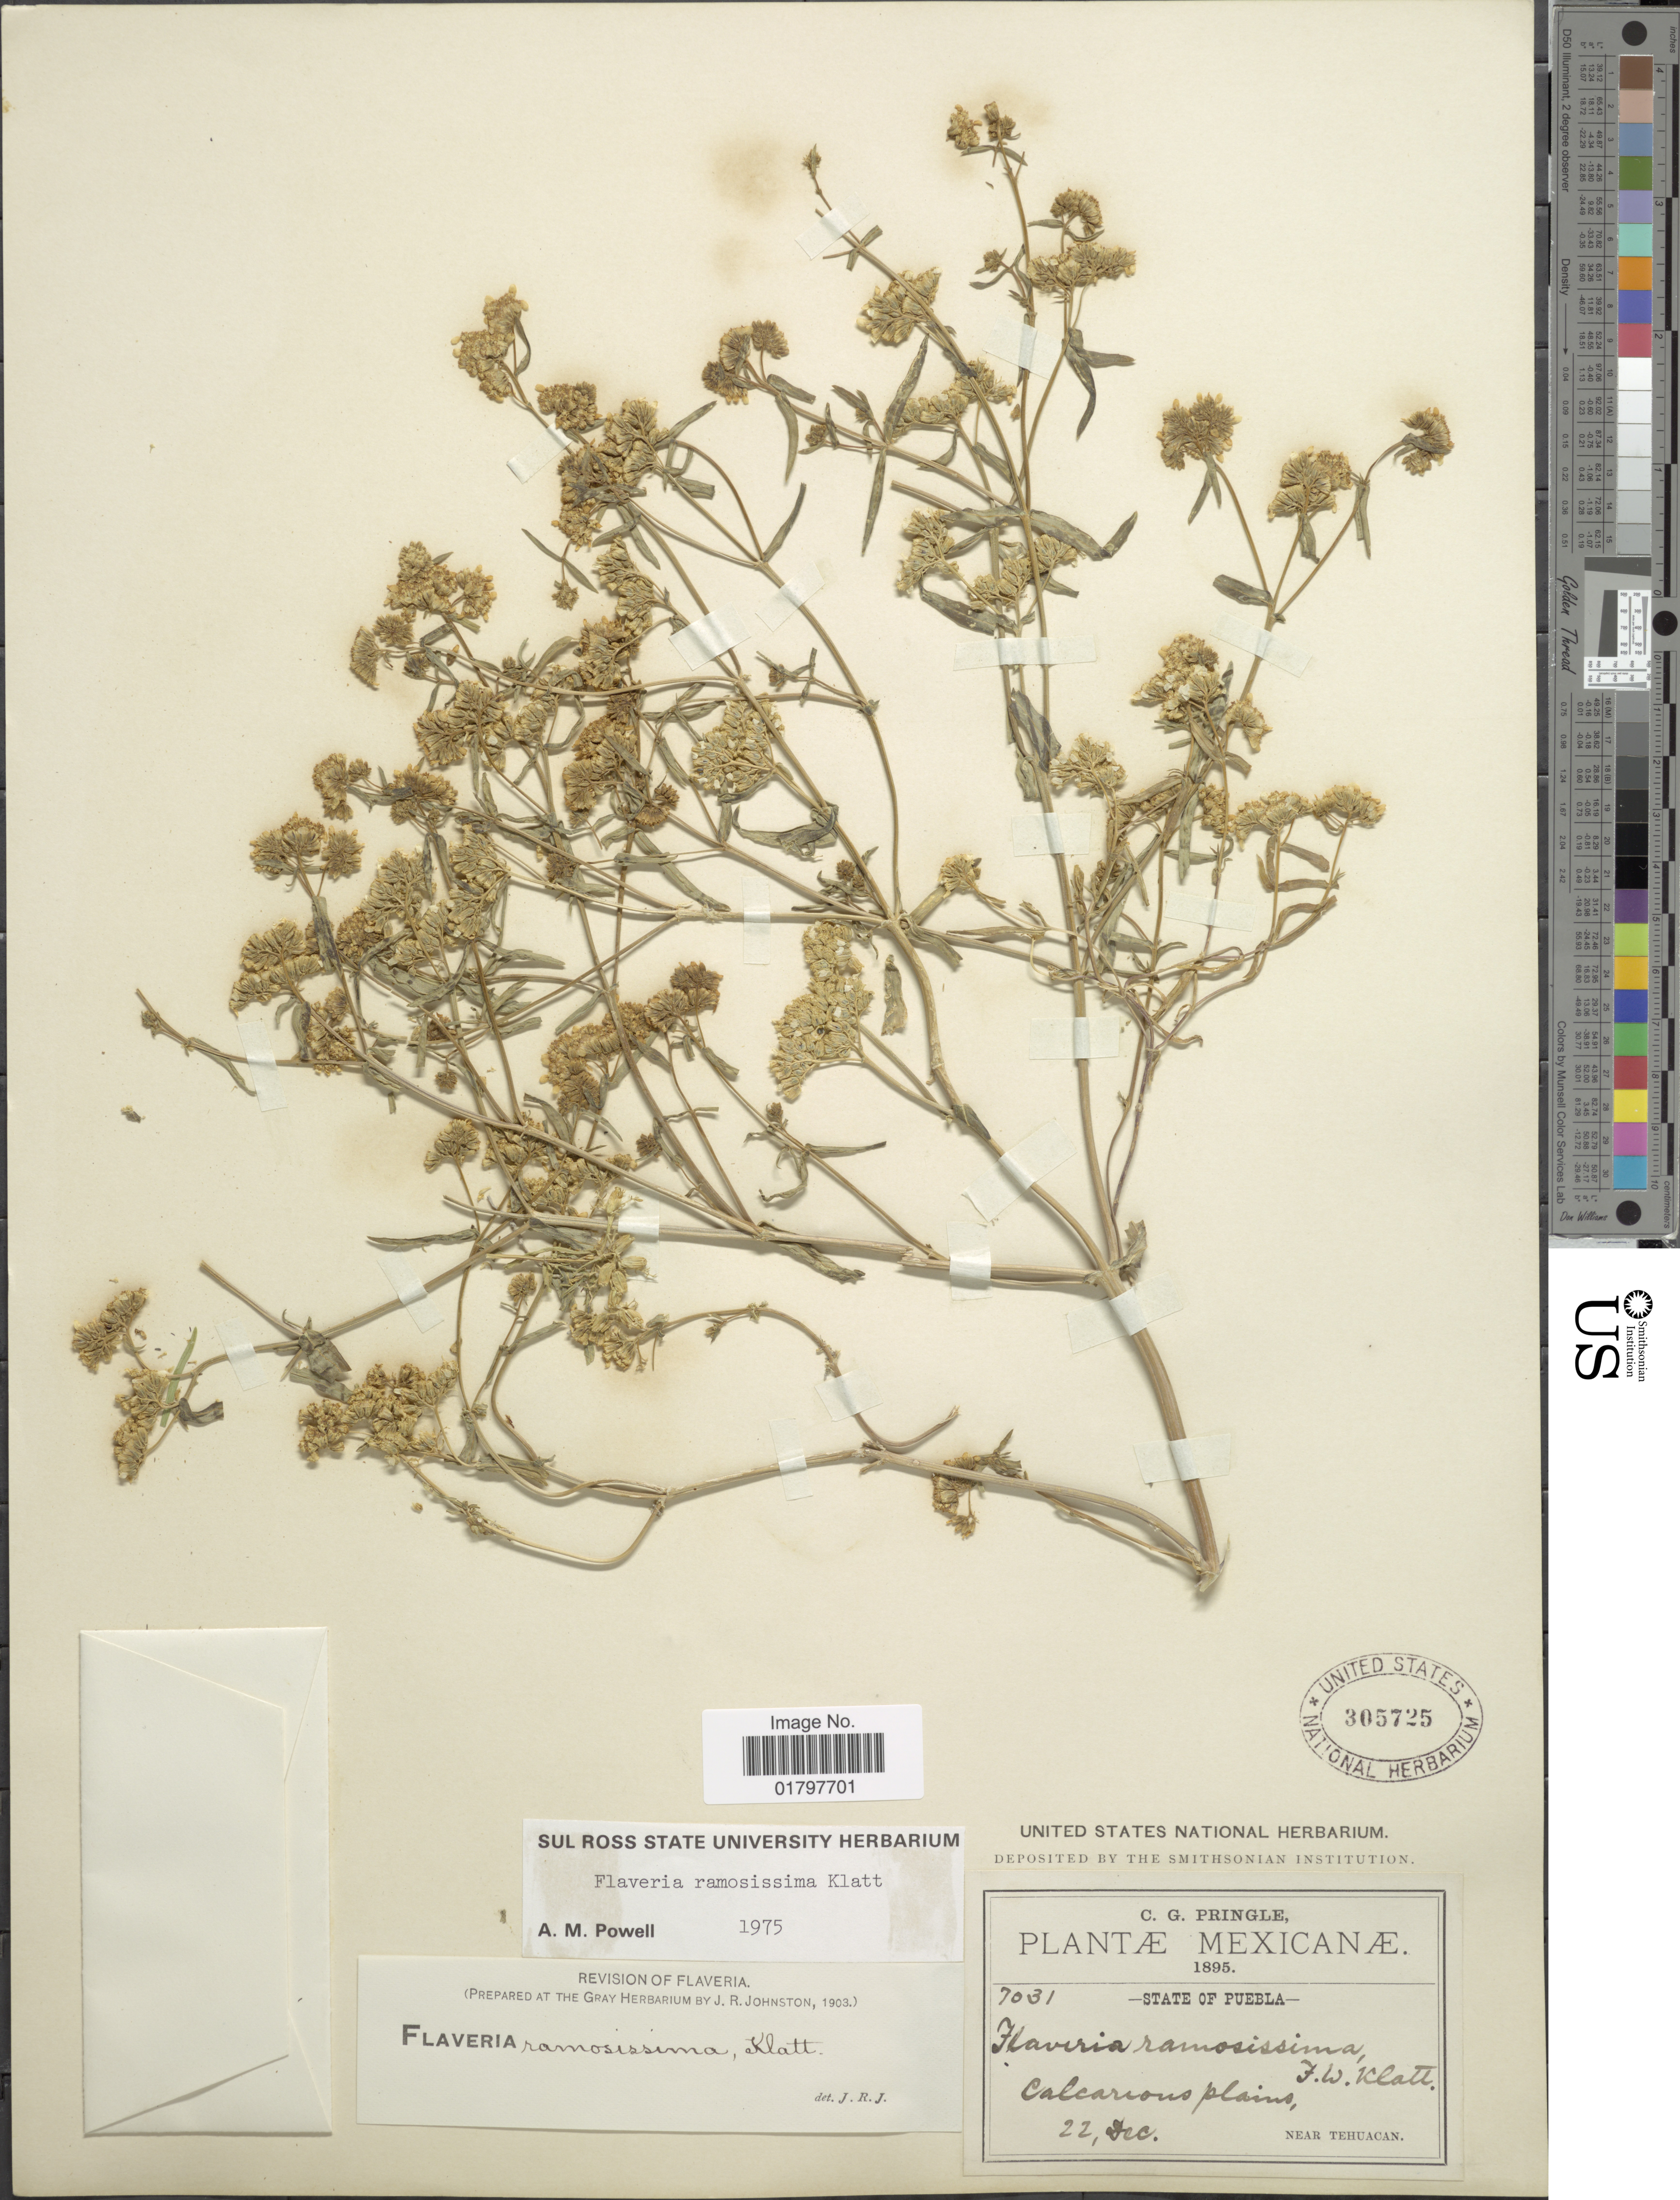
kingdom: Plantae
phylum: Tracheophyta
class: Magnoliopsida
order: Asterales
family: Asteraceae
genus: Flaveria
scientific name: Flaveria ramosissima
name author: Klatt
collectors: C. G. Pringle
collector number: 7031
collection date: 1895-12-22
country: Mexico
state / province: Puebla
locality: State of Puebla. Near Tehuacan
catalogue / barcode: US 305725